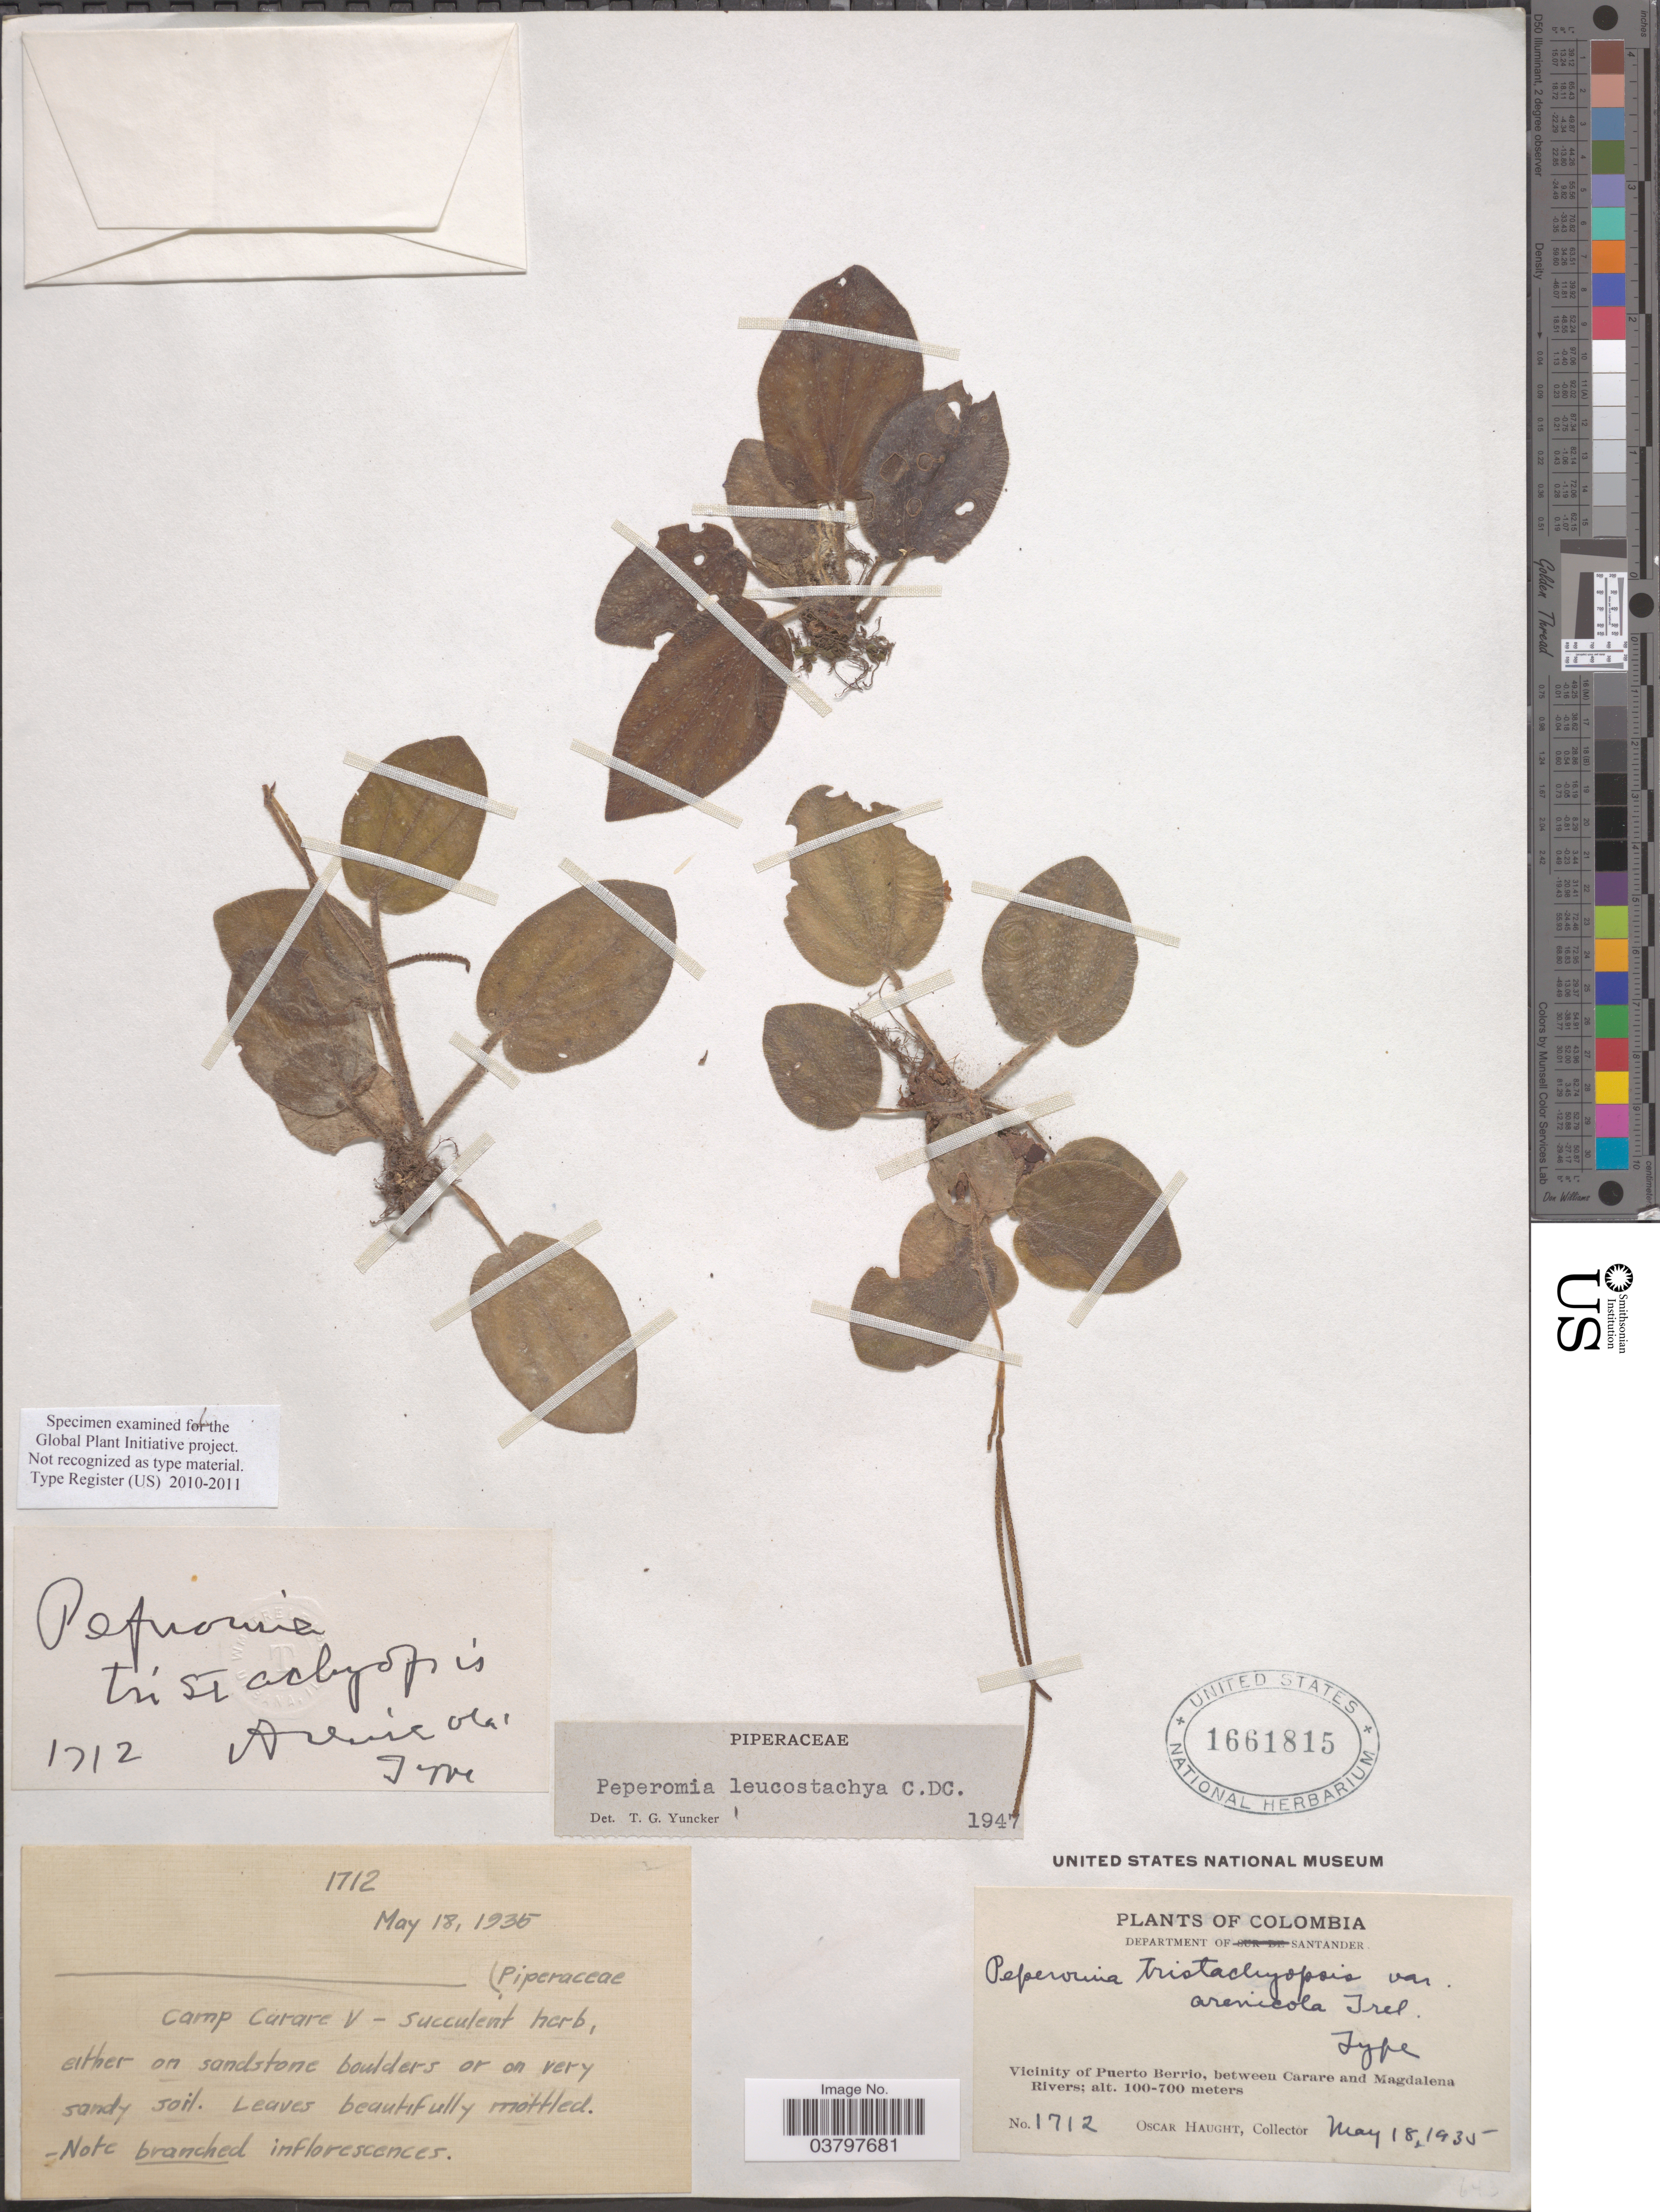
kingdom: Plantae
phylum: Tracheophyta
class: Magnoliopsida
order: Piperales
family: Piperaceae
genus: Peperomia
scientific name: Peperomia leucostachya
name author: C. DC.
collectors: O. L. Haught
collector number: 1712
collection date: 1935-05-18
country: Colombia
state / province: Santander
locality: Department of Santander. Vicinity of Puerto Berrio, between Carare and Magdalena Rivers. Camp Carare V.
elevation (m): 100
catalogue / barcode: US 1661815